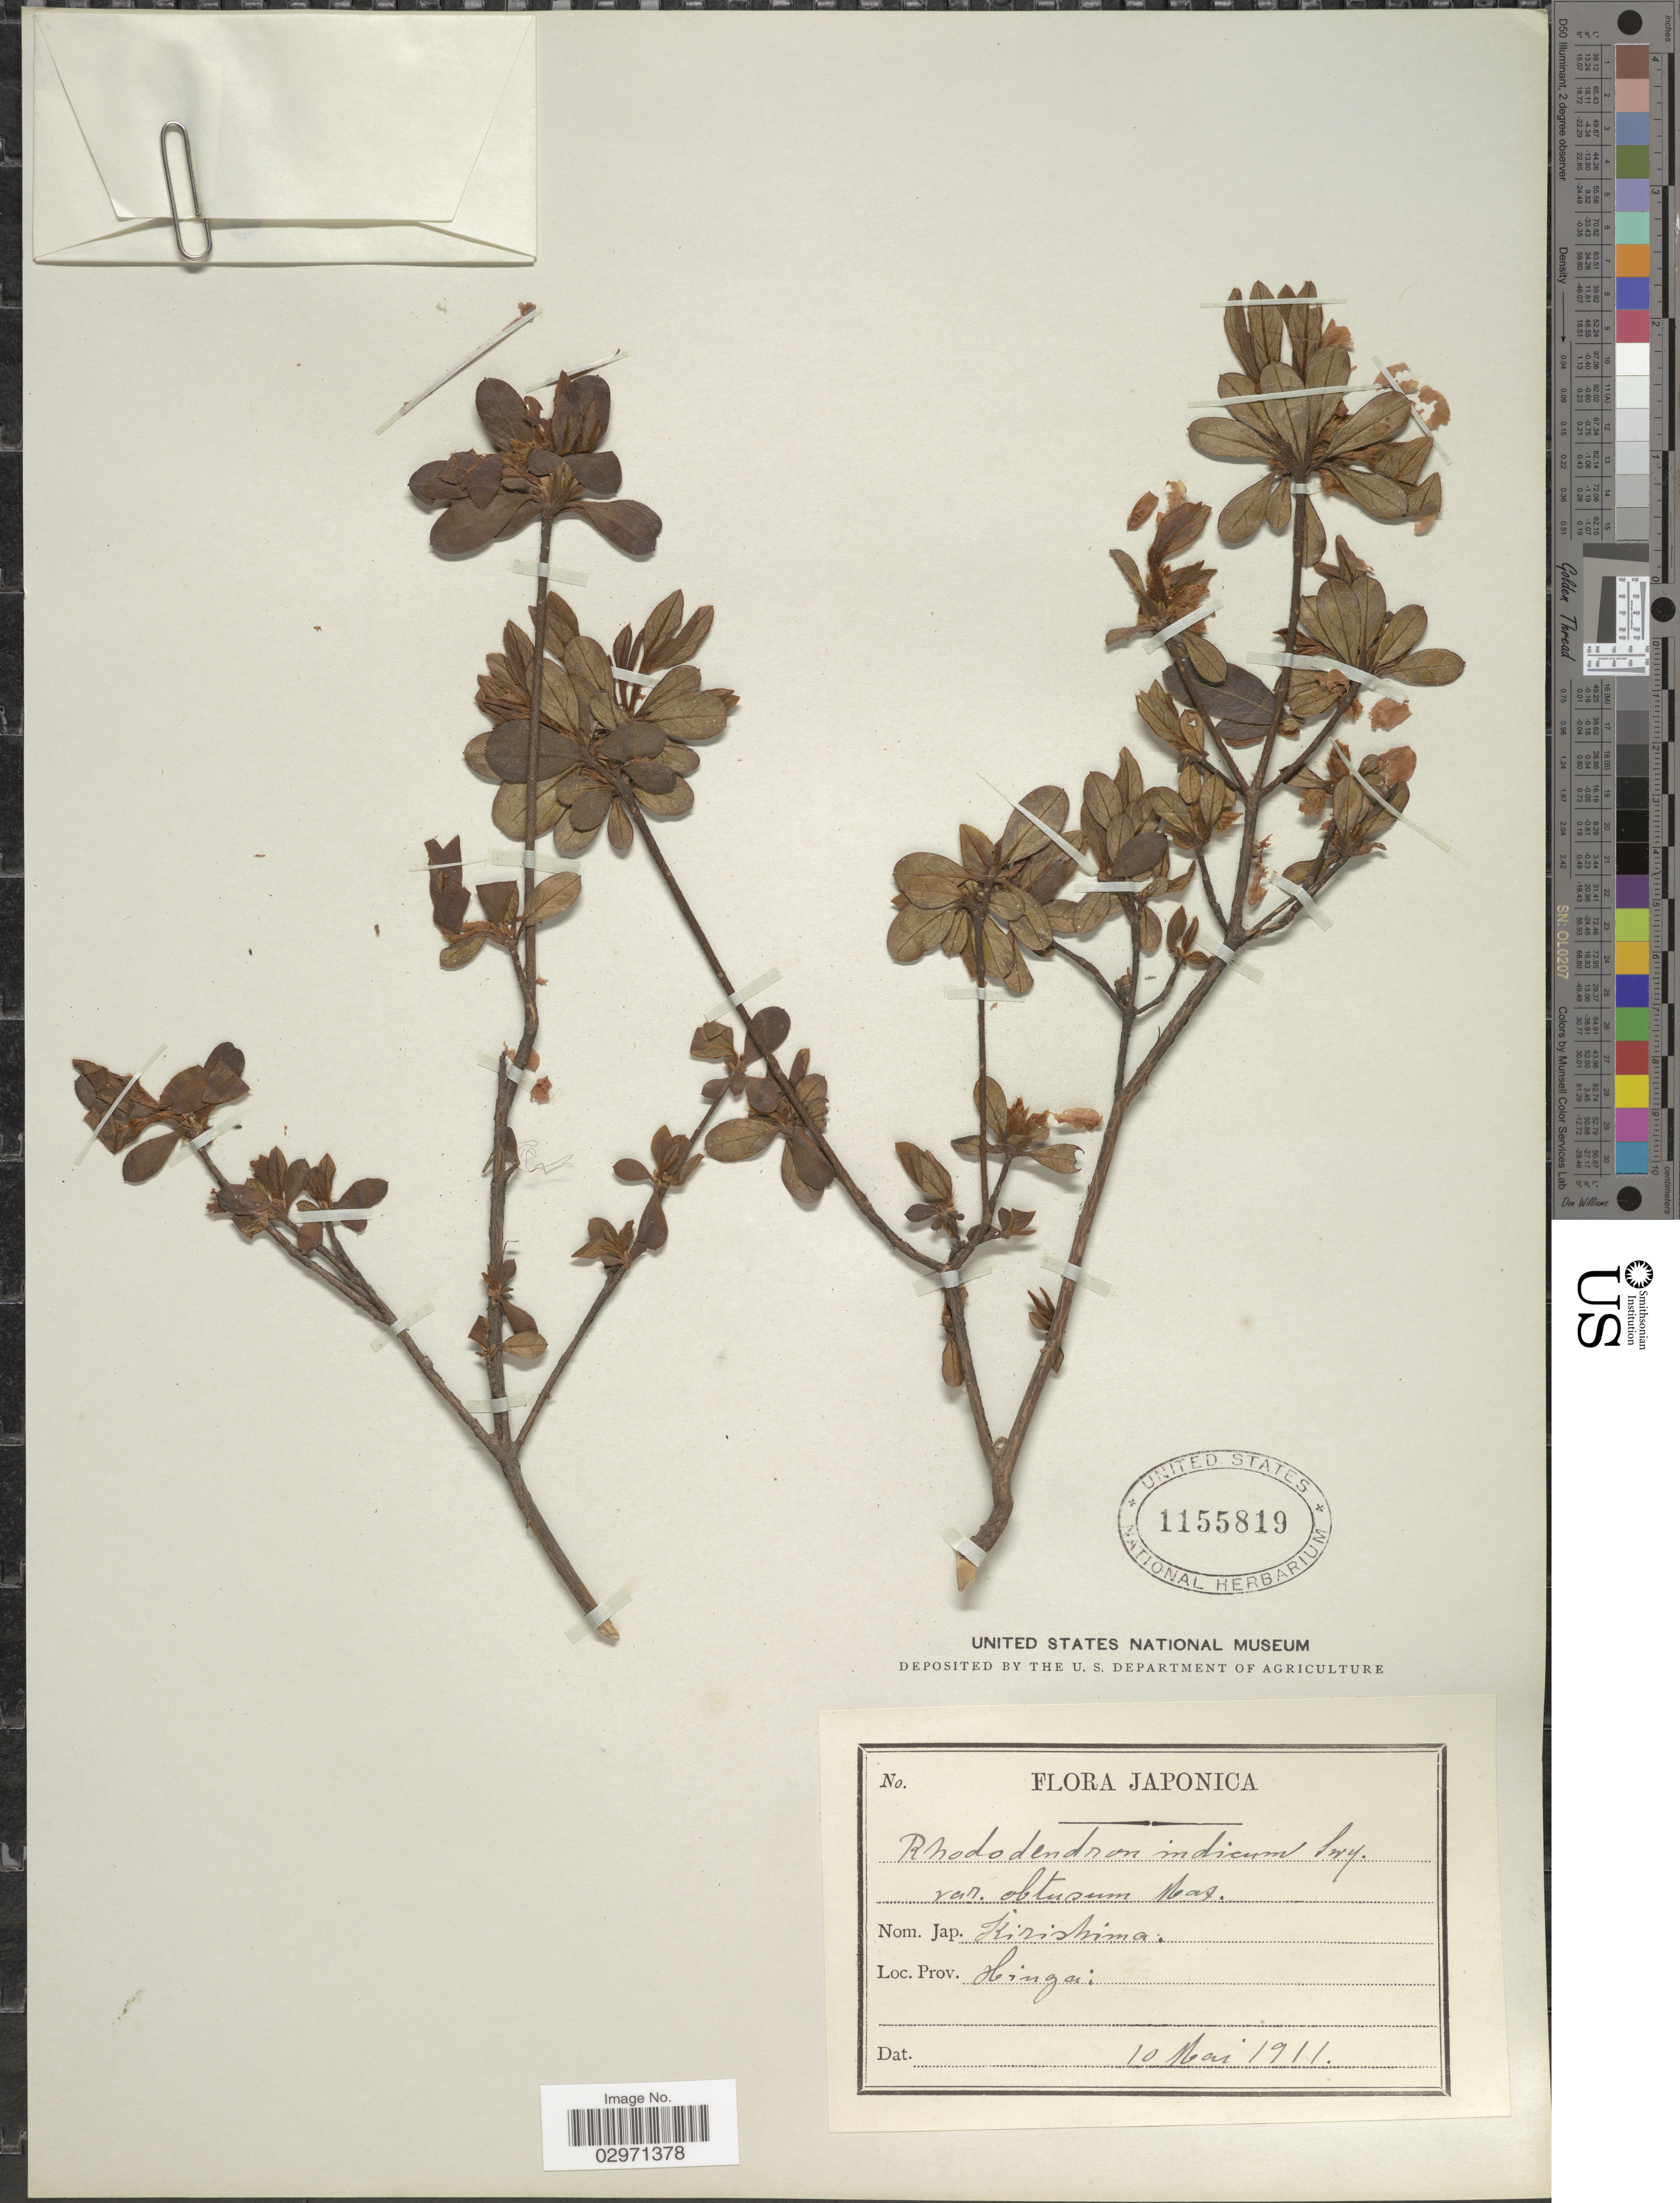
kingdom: Plantae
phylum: Tracheophyta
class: Magnoliopsida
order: Ericales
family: Ericaceae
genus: Rhododendron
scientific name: Rhododendron indicum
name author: (L.) Sweet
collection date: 1911-05-10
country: Japan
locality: Kirishima.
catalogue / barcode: US 1155819